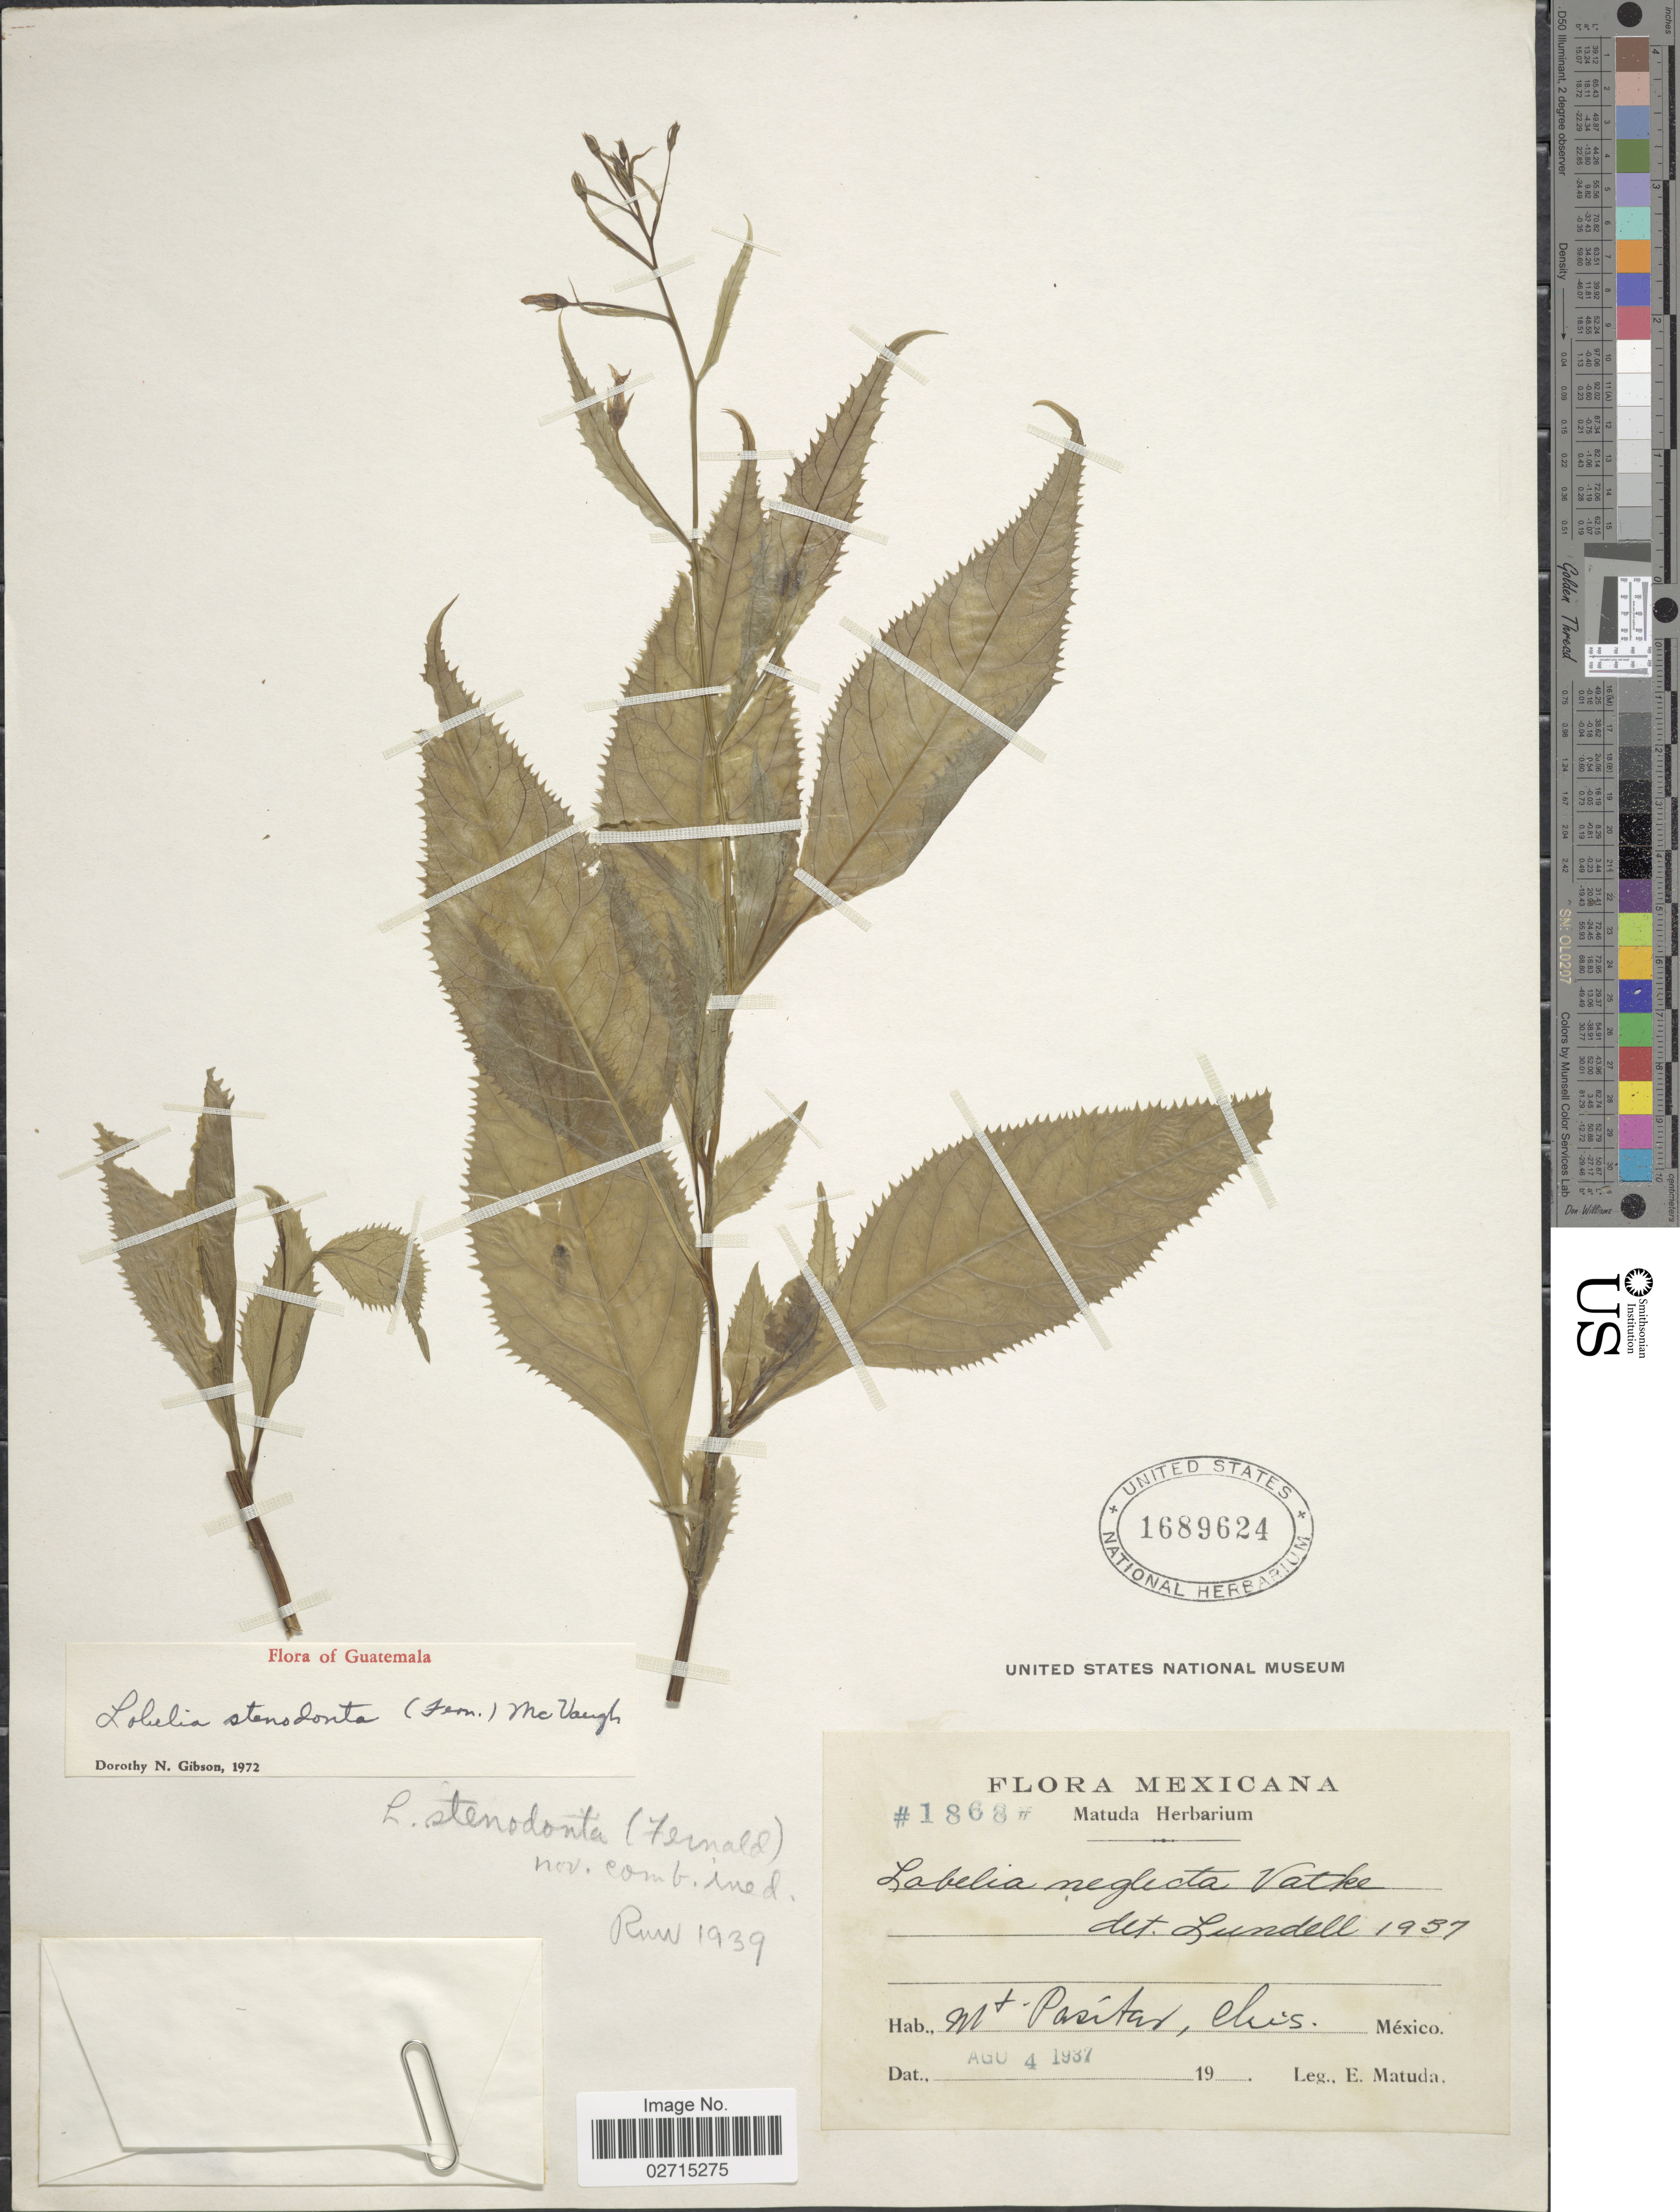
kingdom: Plantae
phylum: Tracheophyta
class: Magnoliopsida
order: Asterales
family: Campanulaceae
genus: Lobelia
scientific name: Lobelia stenodonta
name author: (Fernald) McVaugh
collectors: E. Matuda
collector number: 1868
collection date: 1937-08-04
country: Mexico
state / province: Chiapas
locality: Mt Pasitas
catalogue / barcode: US 1689624